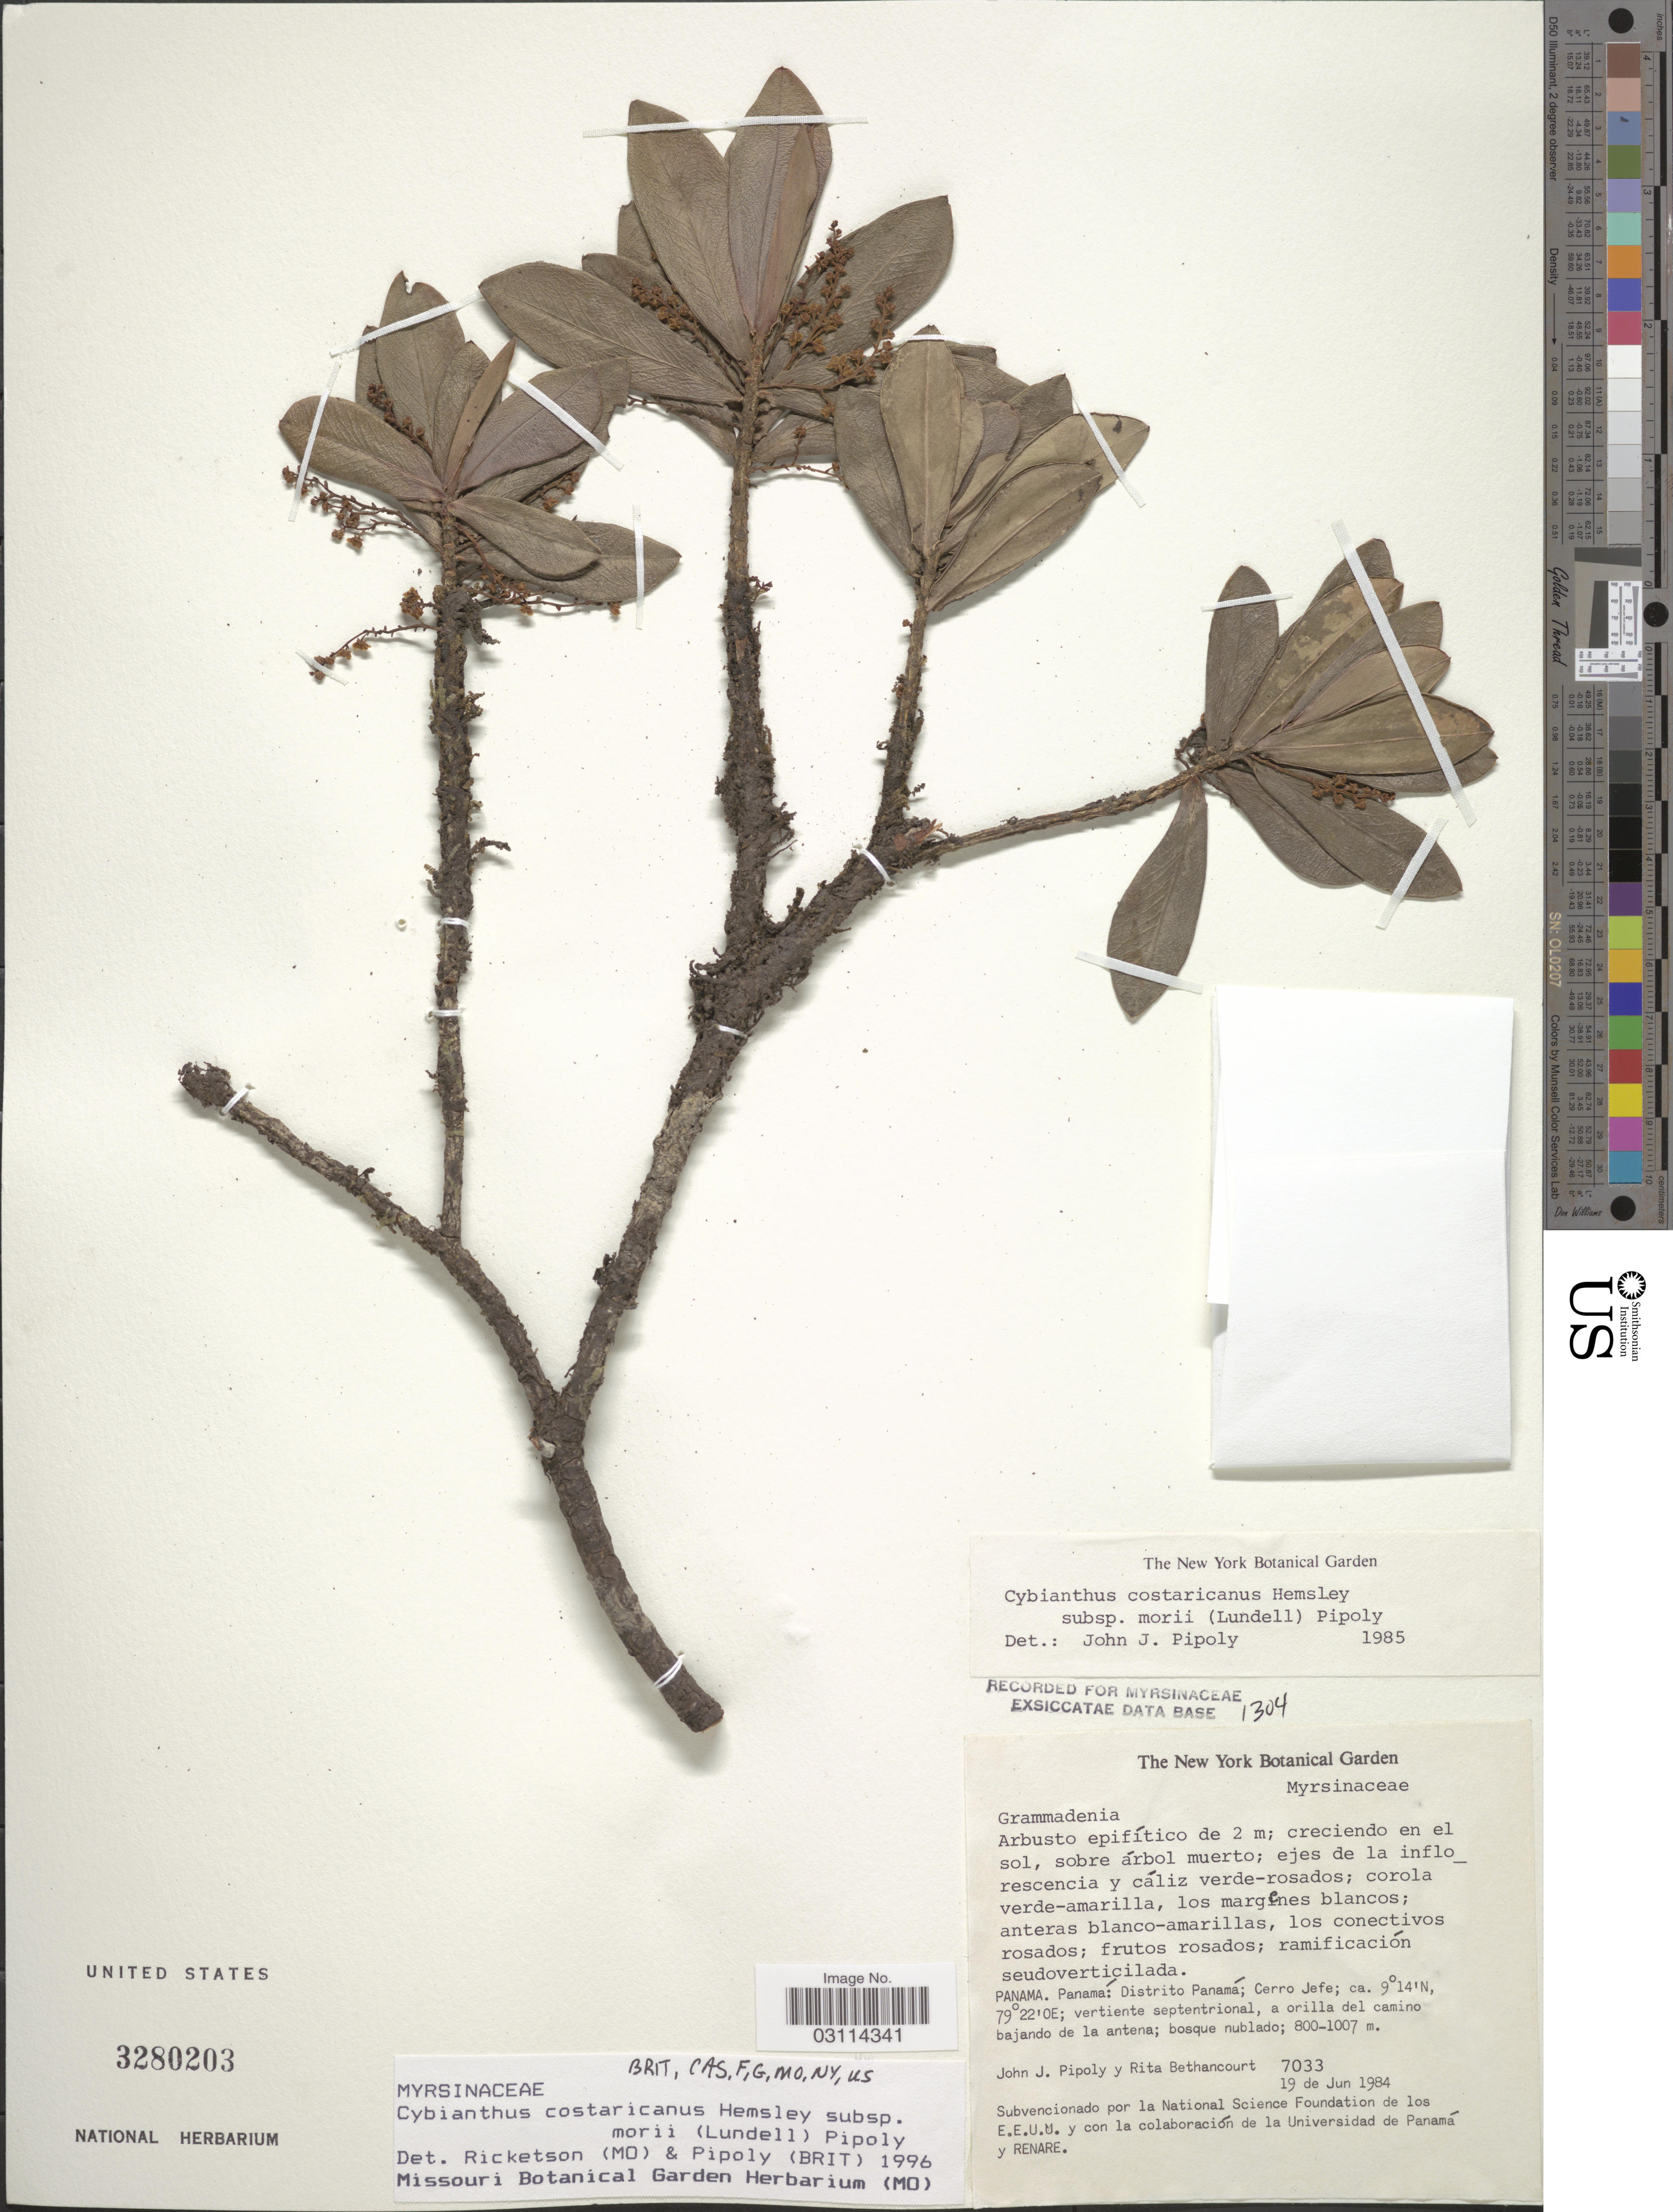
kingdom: Plantae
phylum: Tracheophyta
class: Magnoliopsida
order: Ericales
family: Primulaceae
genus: Cybianthus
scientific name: Cybianthus costaricanus subsp. morii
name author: (Lundell) Pipoly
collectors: J. J. Pipoly & R. Bethancourt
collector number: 7033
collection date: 1984-06-19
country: Panama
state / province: Panamá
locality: Distrito Panamá; Cerro Jefe; vertiente septentrional, a orilla del camino bajando de la antena; bosque nublado.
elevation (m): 800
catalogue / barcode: US 3280203